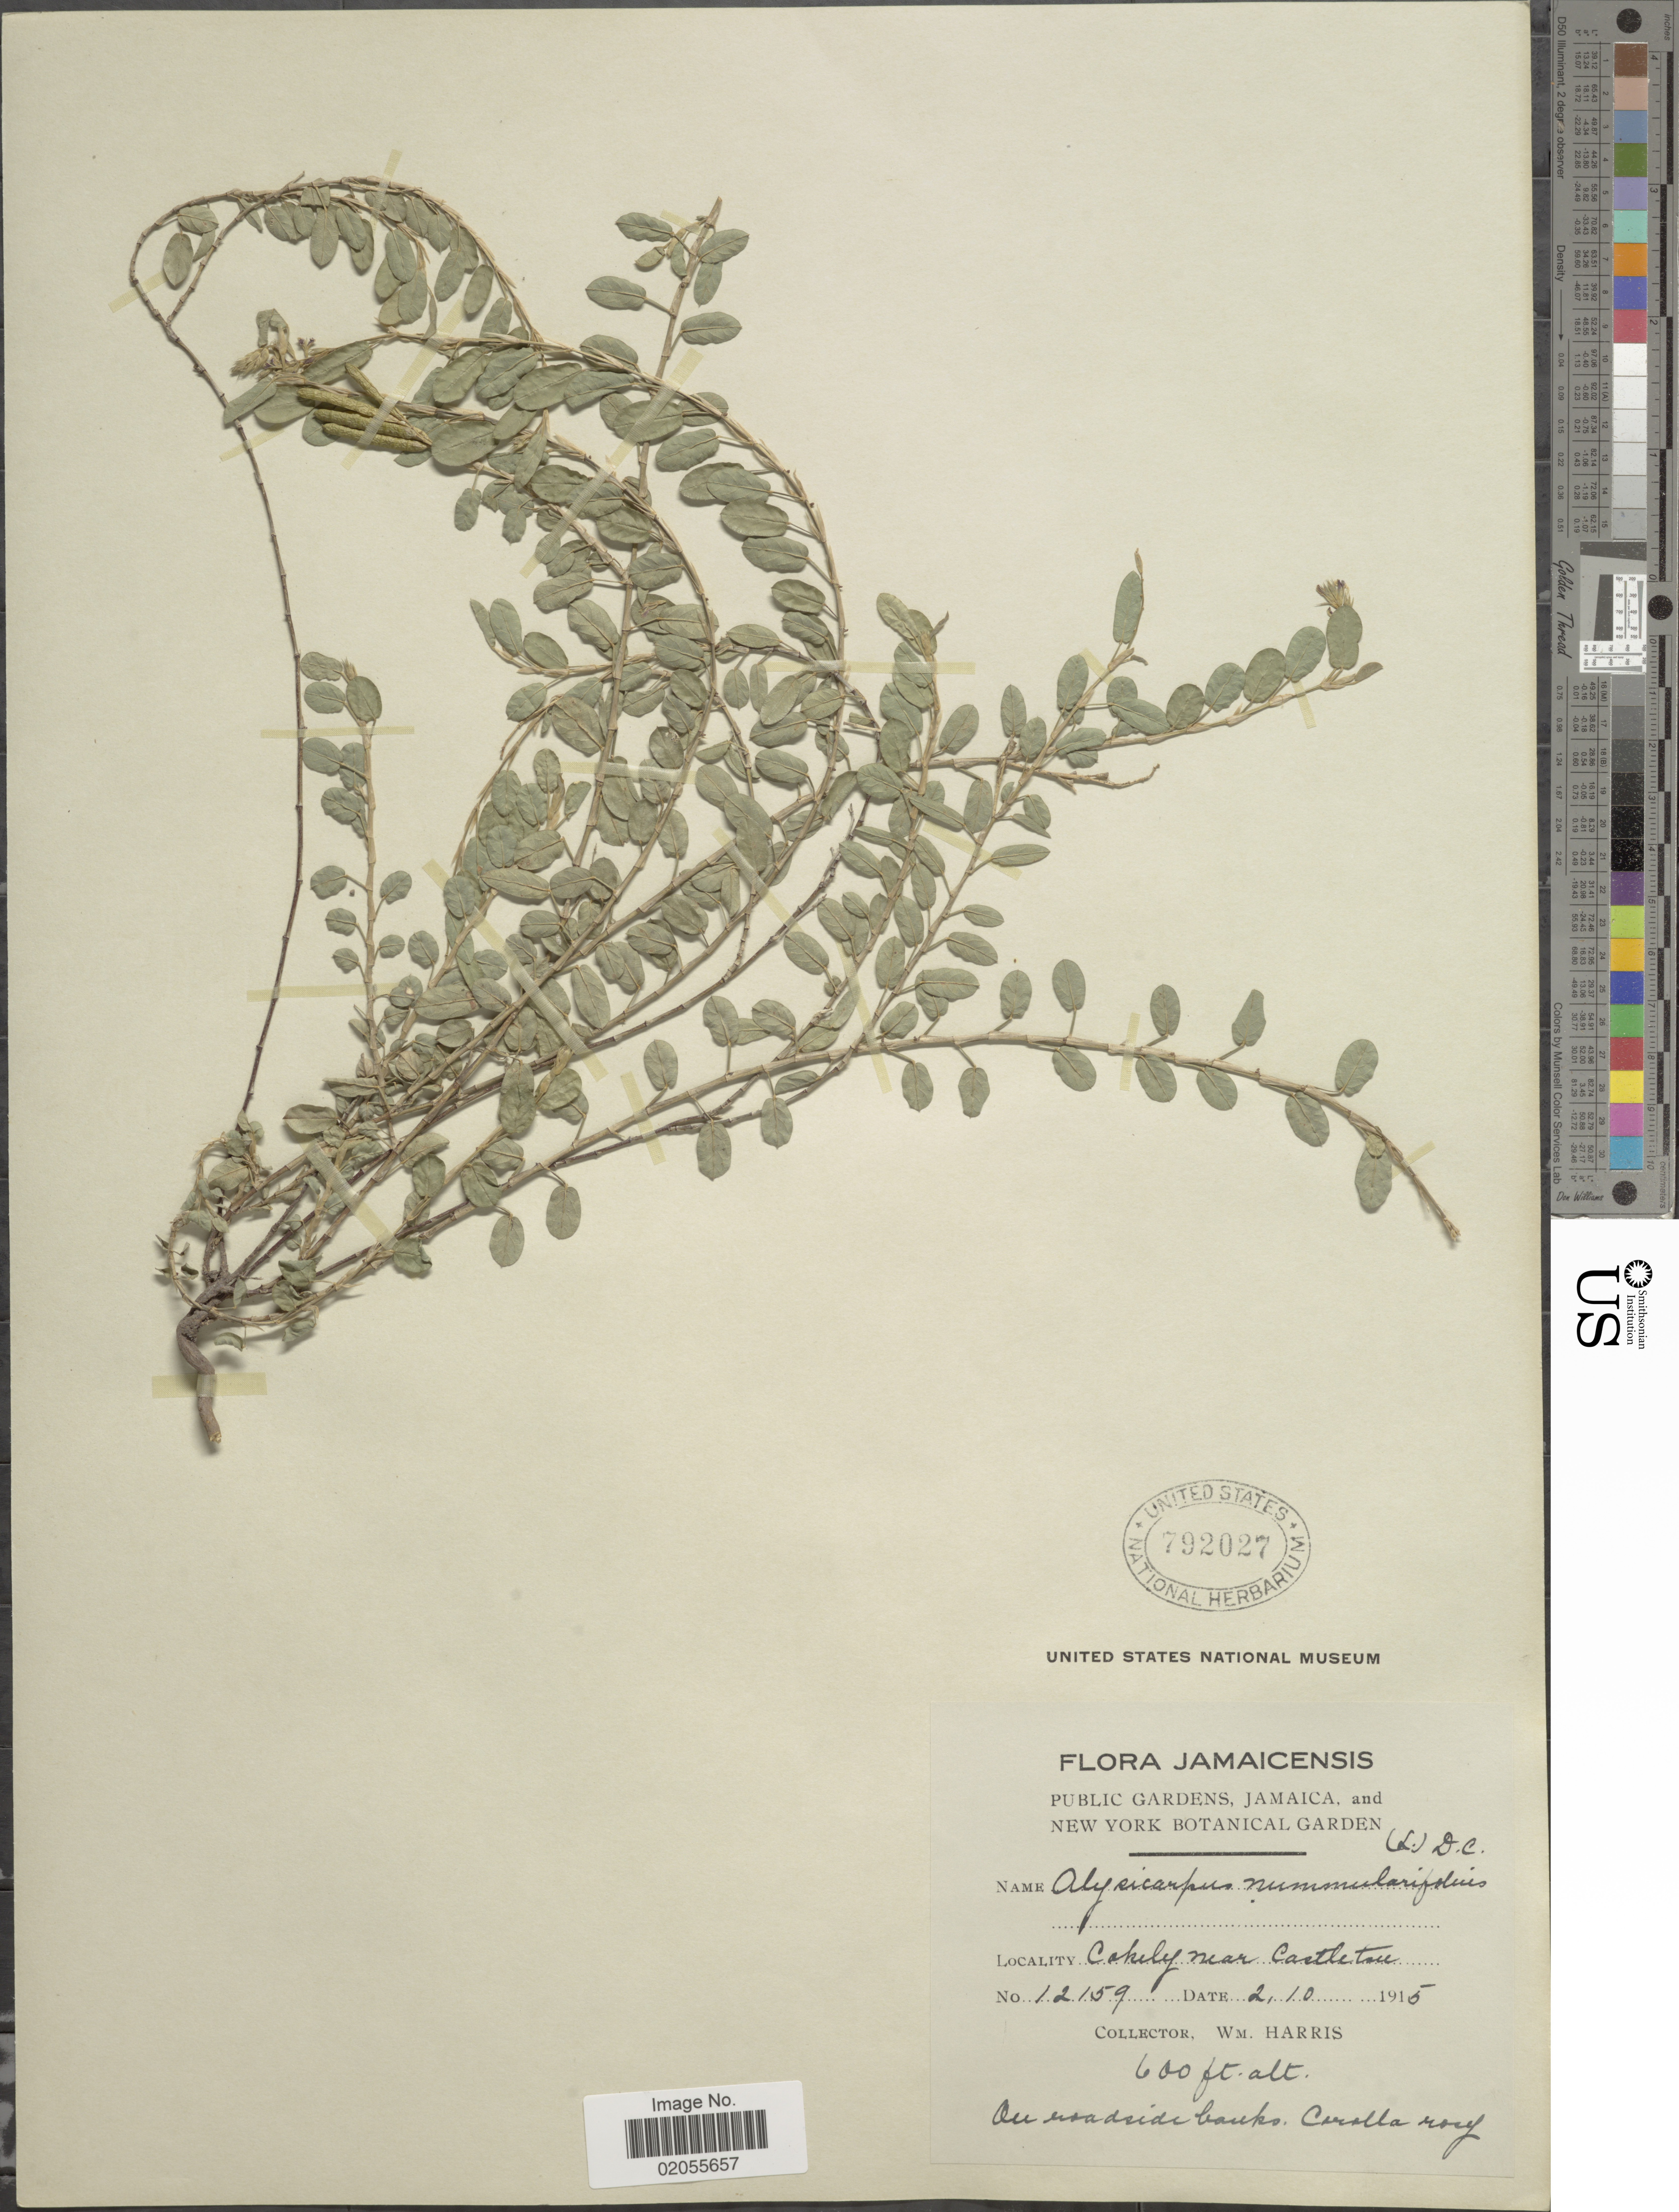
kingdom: Plantae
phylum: Tracheophyta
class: Magnoliopsida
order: Fabales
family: Fabaceae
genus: Alysicarpus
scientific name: Alysicarpus vaginalis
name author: (L.) DC.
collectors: W. H. Harris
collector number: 12159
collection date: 1915-10-02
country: Jamaica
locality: Cakely near Castleton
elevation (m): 183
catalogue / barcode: US 792027